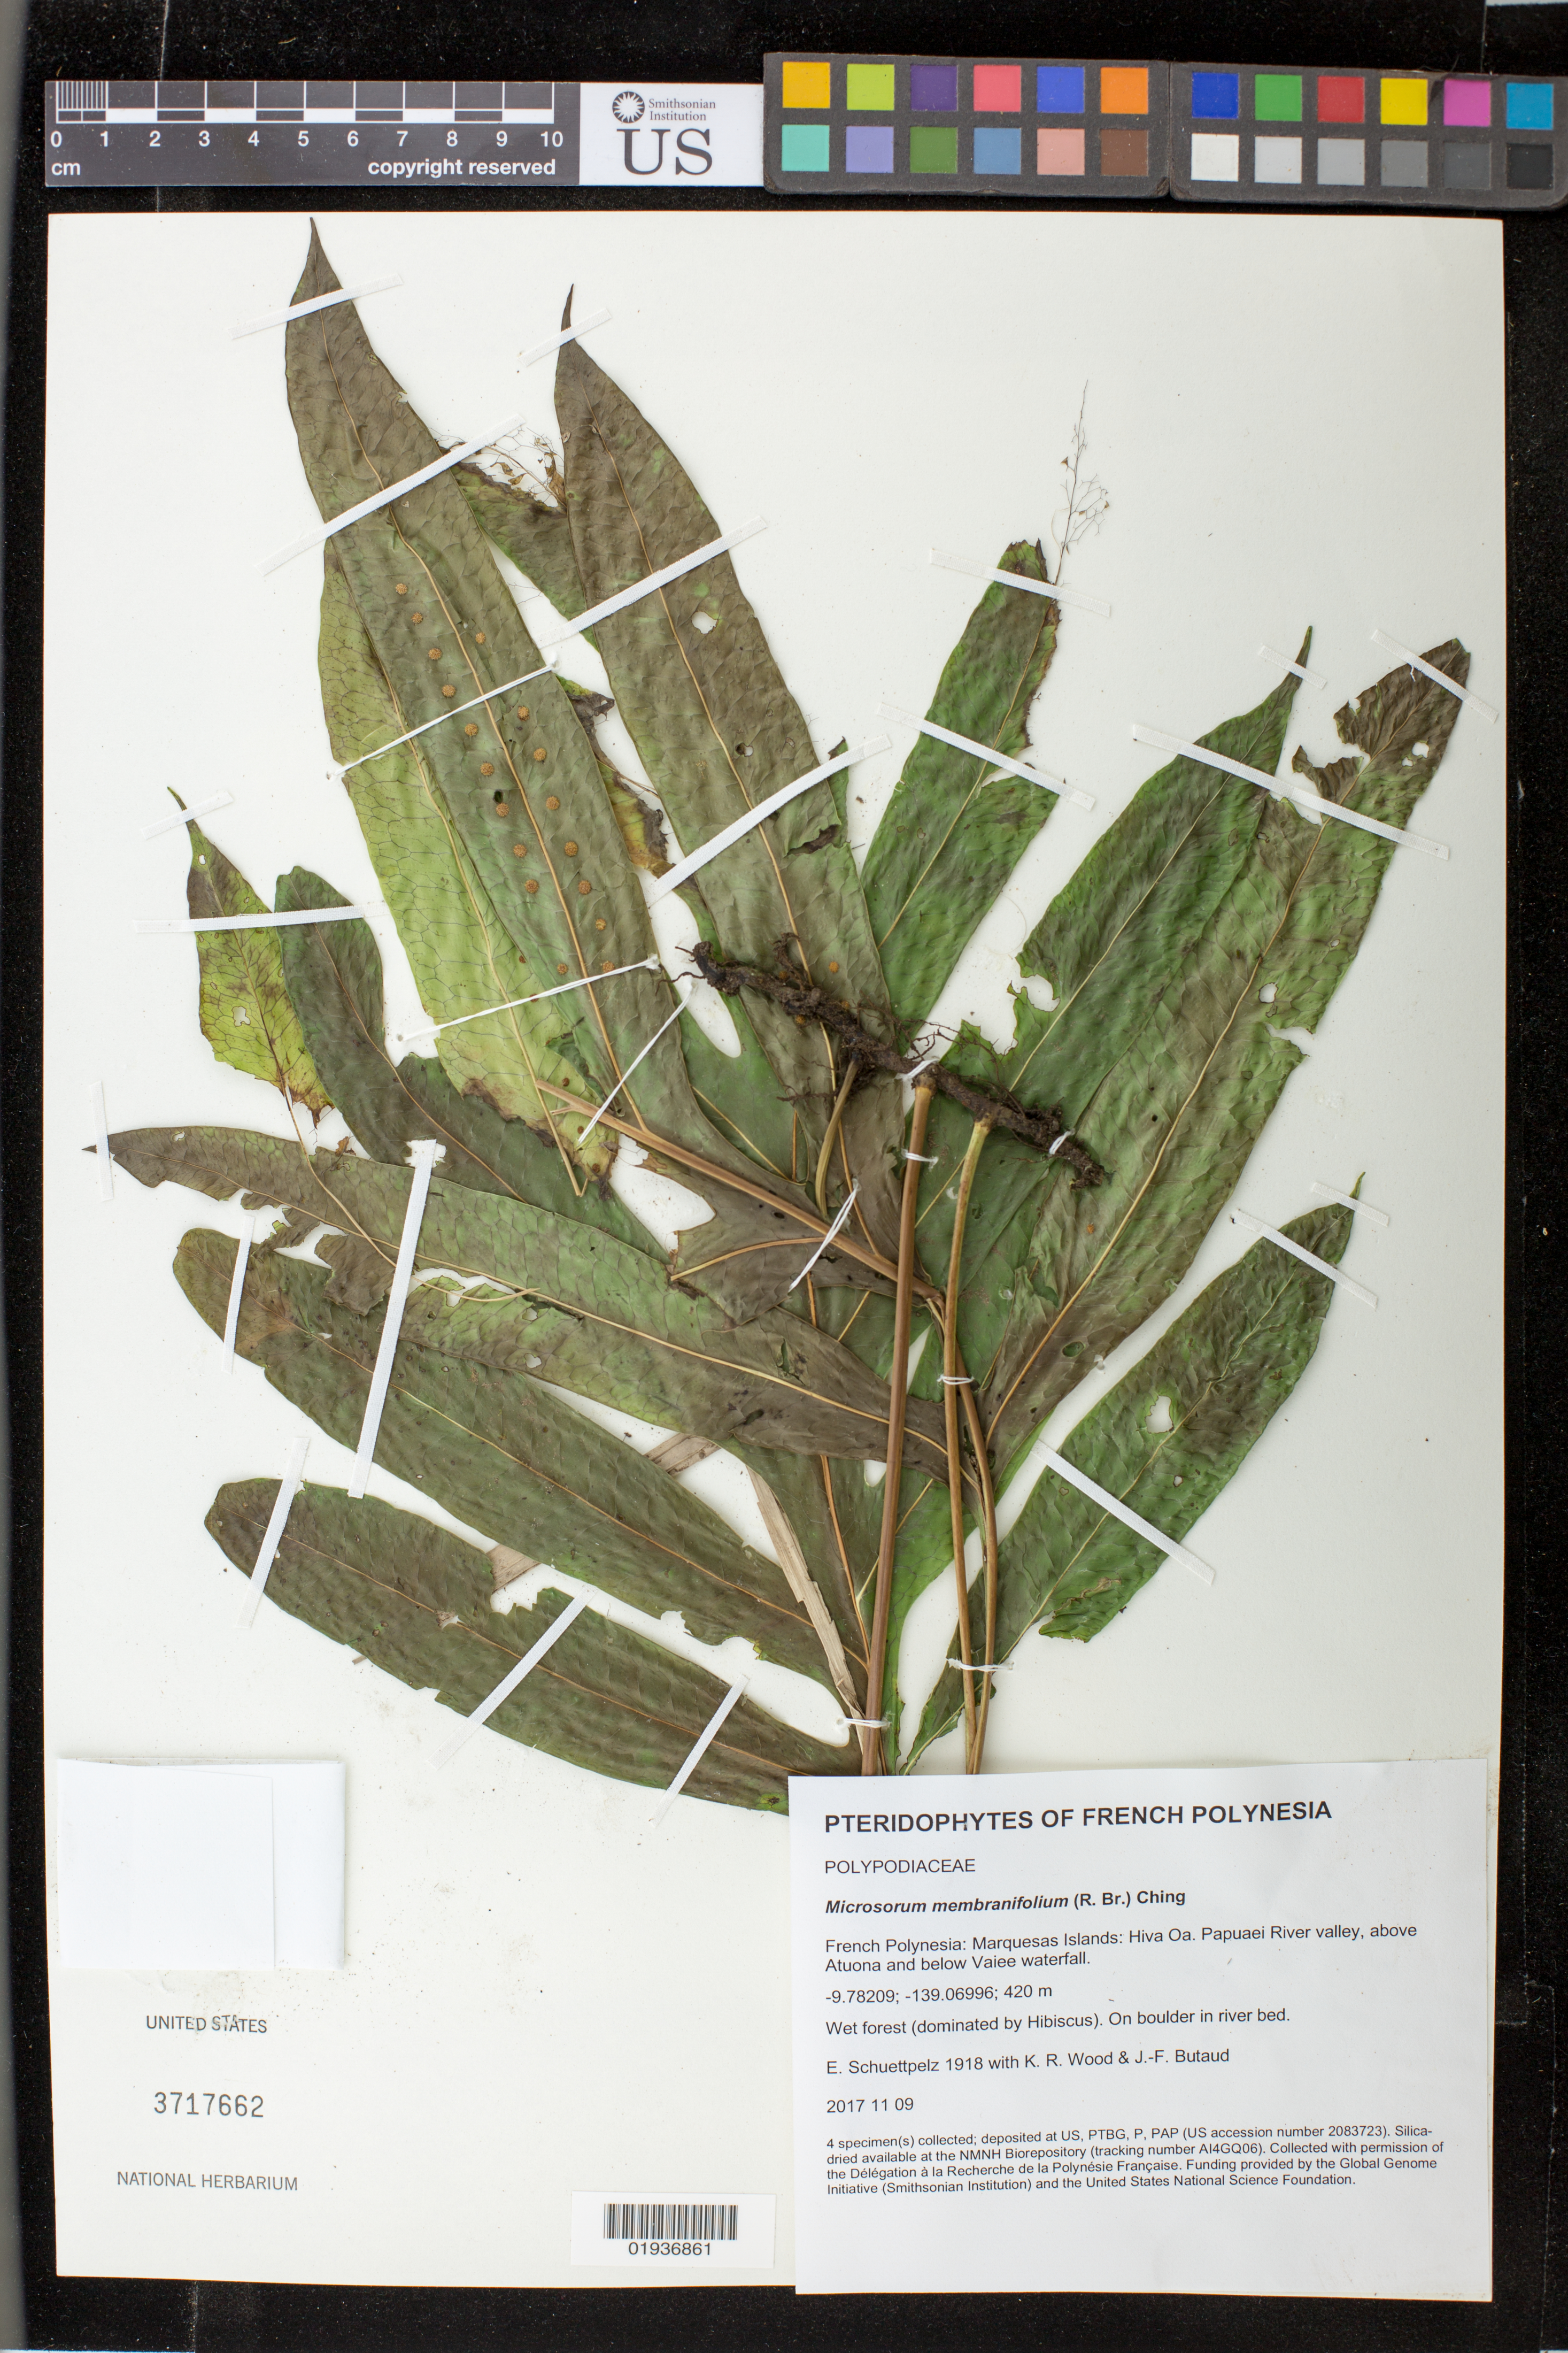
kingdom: Plantae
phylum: Tracheophyta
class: Polypodiopsida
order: Polypodiales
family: Polypodiaceae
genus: Microsorum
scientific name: Microsorum membranifolium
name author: (R. Br.) Ching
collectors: E. Schuettpelz, K. R. Wood & J. -F. Butaud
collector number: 1918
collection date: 2017-11-09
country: French Polynesia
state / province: Marquesas Islands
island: Hiva Oa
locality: Papuaei River valley, above Atuona and below Vaiee waterfall.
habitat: Wet forest (dominated by Hibiscus).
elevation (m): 420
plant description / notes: Collected with permission of the Délégation à la Recherche de la Polynésie Française. Funding provided by the Global Genome Initiative (Smithsonian Institution) and the United States National Science Foundation. Silica dried tissue stored at AI4GQ06 in the NMNH Biorepository, Smithsonian Institution.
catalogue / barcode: US 3717662